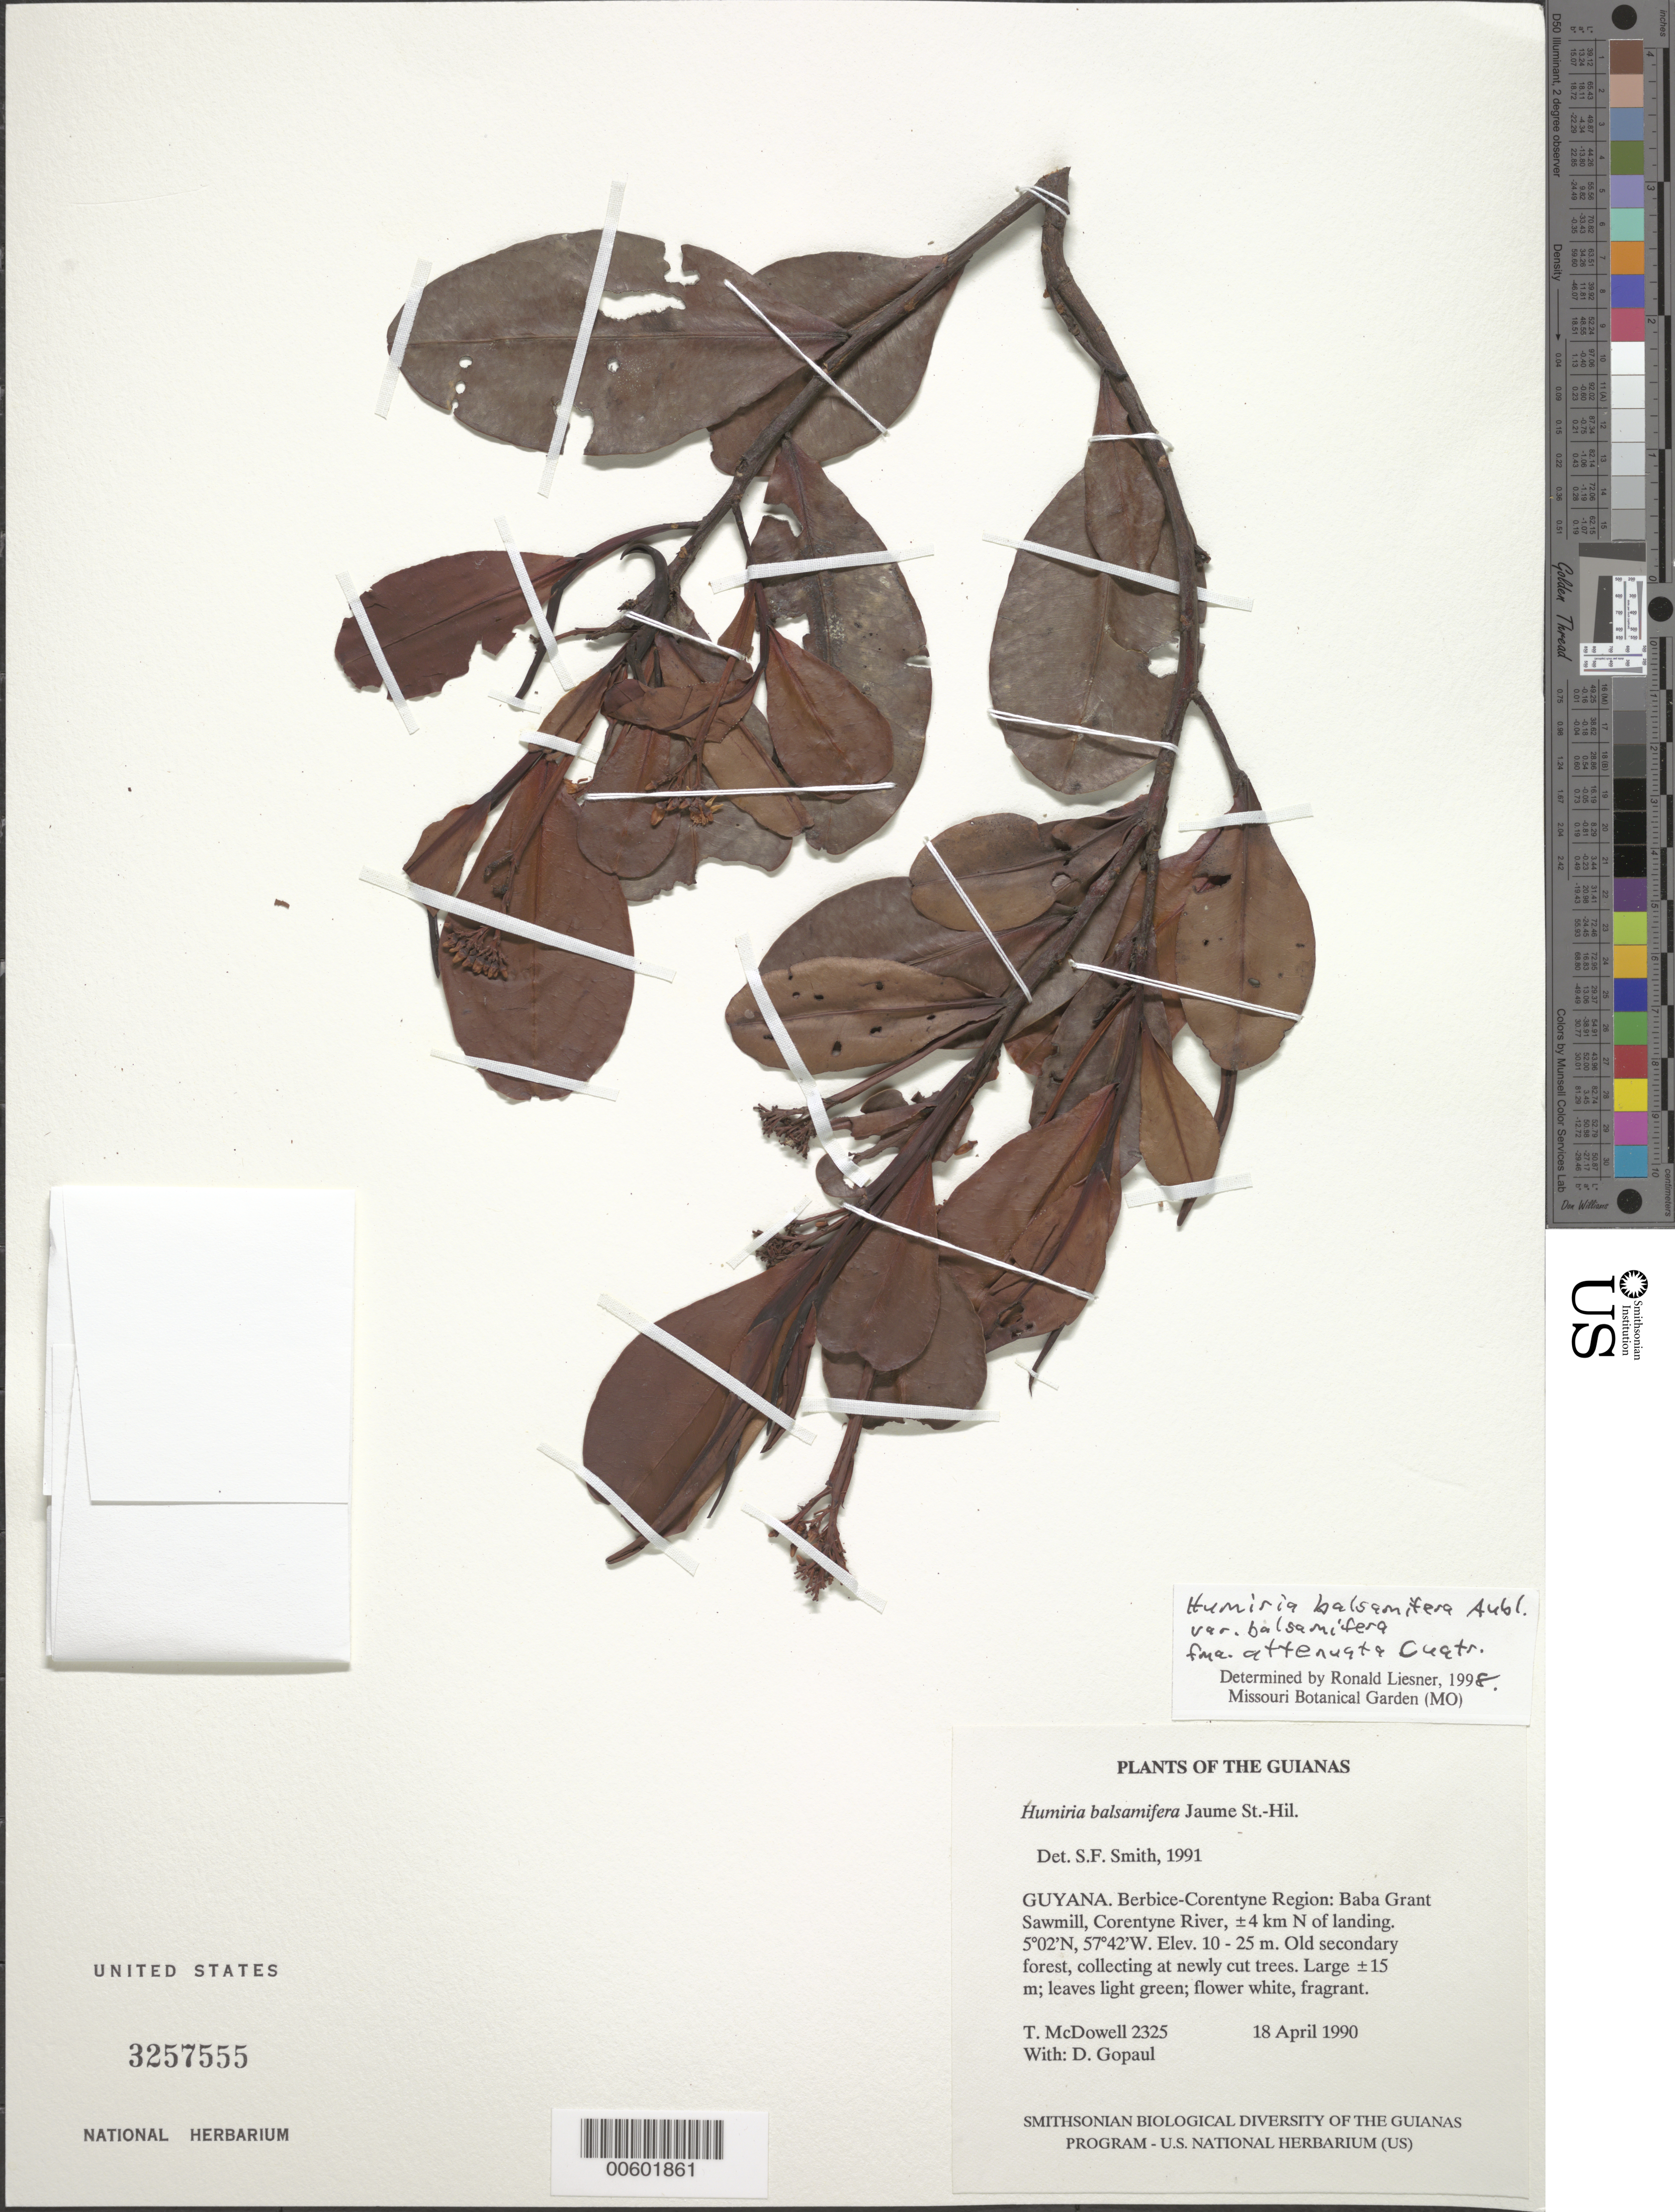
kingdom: Plantae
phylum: Tracheophyta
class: Magnoliopsida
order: Malpighiales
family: Humiriaceae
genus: Humiria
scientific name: Humiria balsamifera f. attenuata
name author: Cuatrec.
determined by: Liesner, R. L.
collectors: T. McDowell & D. Gopaul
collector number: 2325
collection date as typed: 18 April 1990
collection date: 1990-04-18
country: Guyana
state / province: E. Berbice-Corentyne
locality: Baba Grant Sawmill Concession, Corentyne River, ±4 km N of landing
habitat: Old secondary forest, collecting at newly cut trees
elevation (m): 10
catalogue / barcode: US 3257555